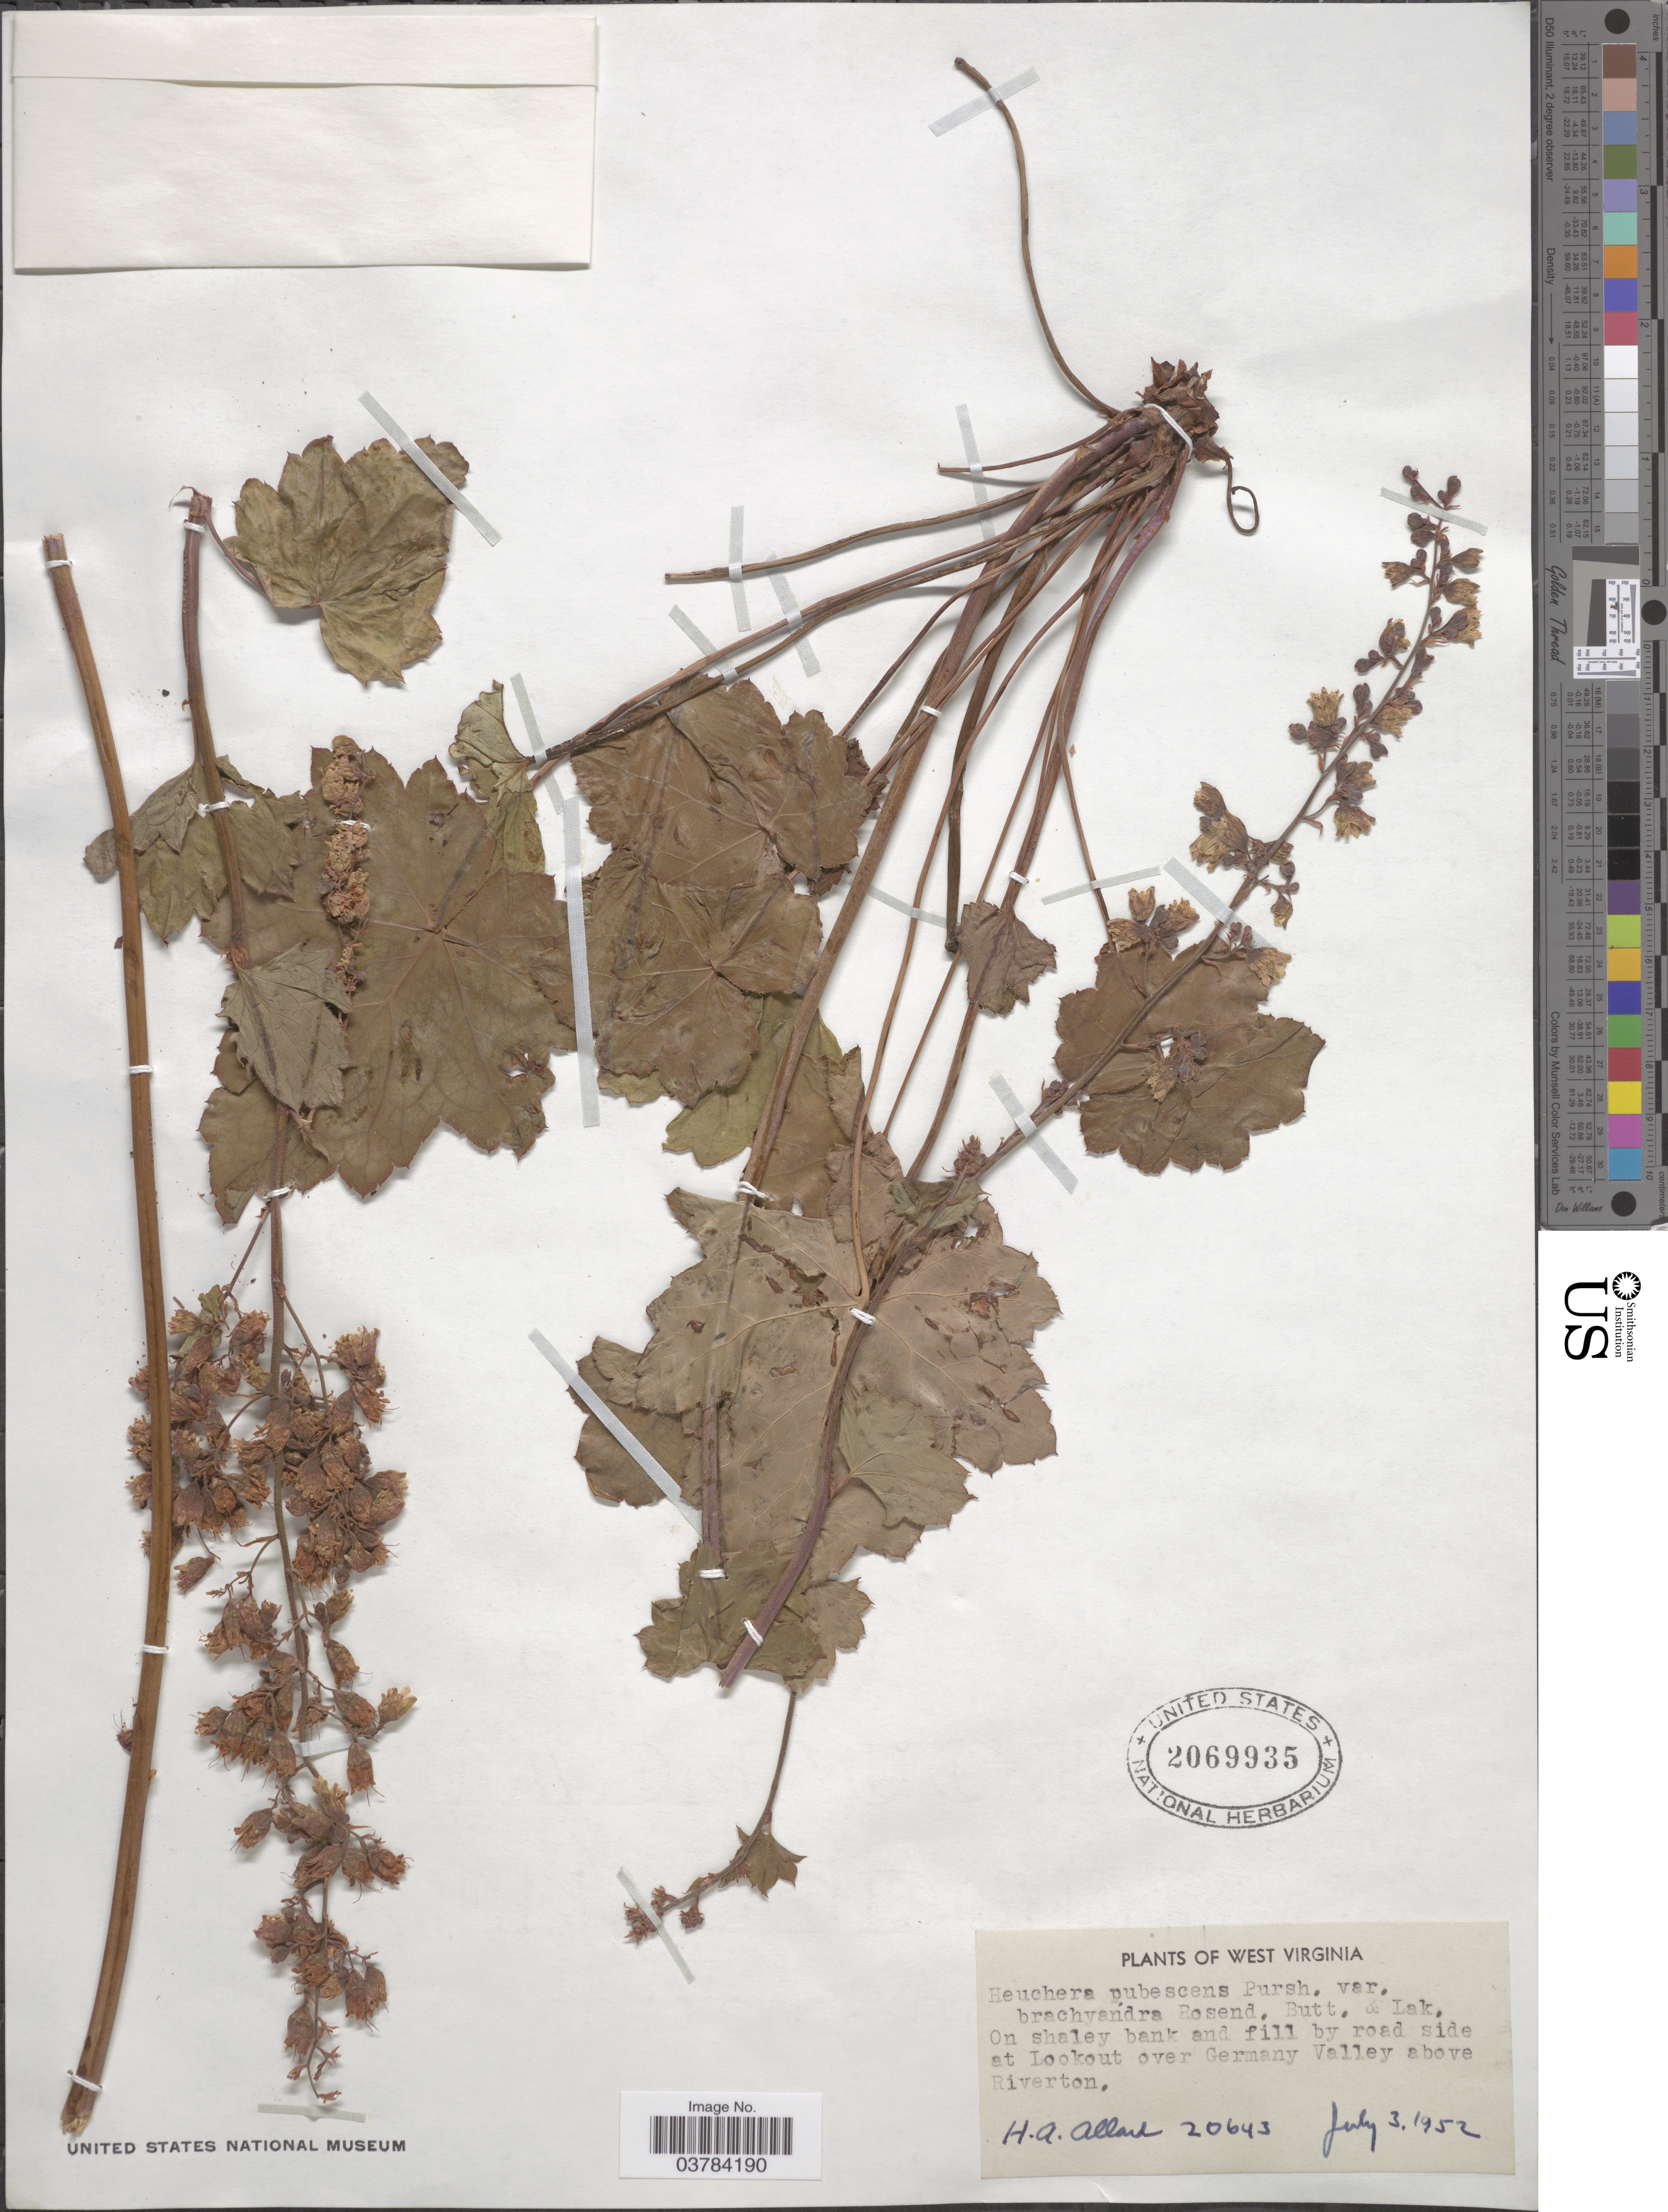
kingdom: Plantae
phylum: Tracheophyta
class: Magnoliopsida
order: Saxifragales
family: Saxifragaceae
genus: Heuchera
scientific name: Heuchera alba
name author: Rydb.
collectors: H. A. Allard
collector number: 20643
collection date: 1952-07-03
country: United States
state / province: West Virginia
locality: On shaley bank and fill by road side at Lookout over Germany Valley above Riverton.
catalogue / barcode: US 2069935